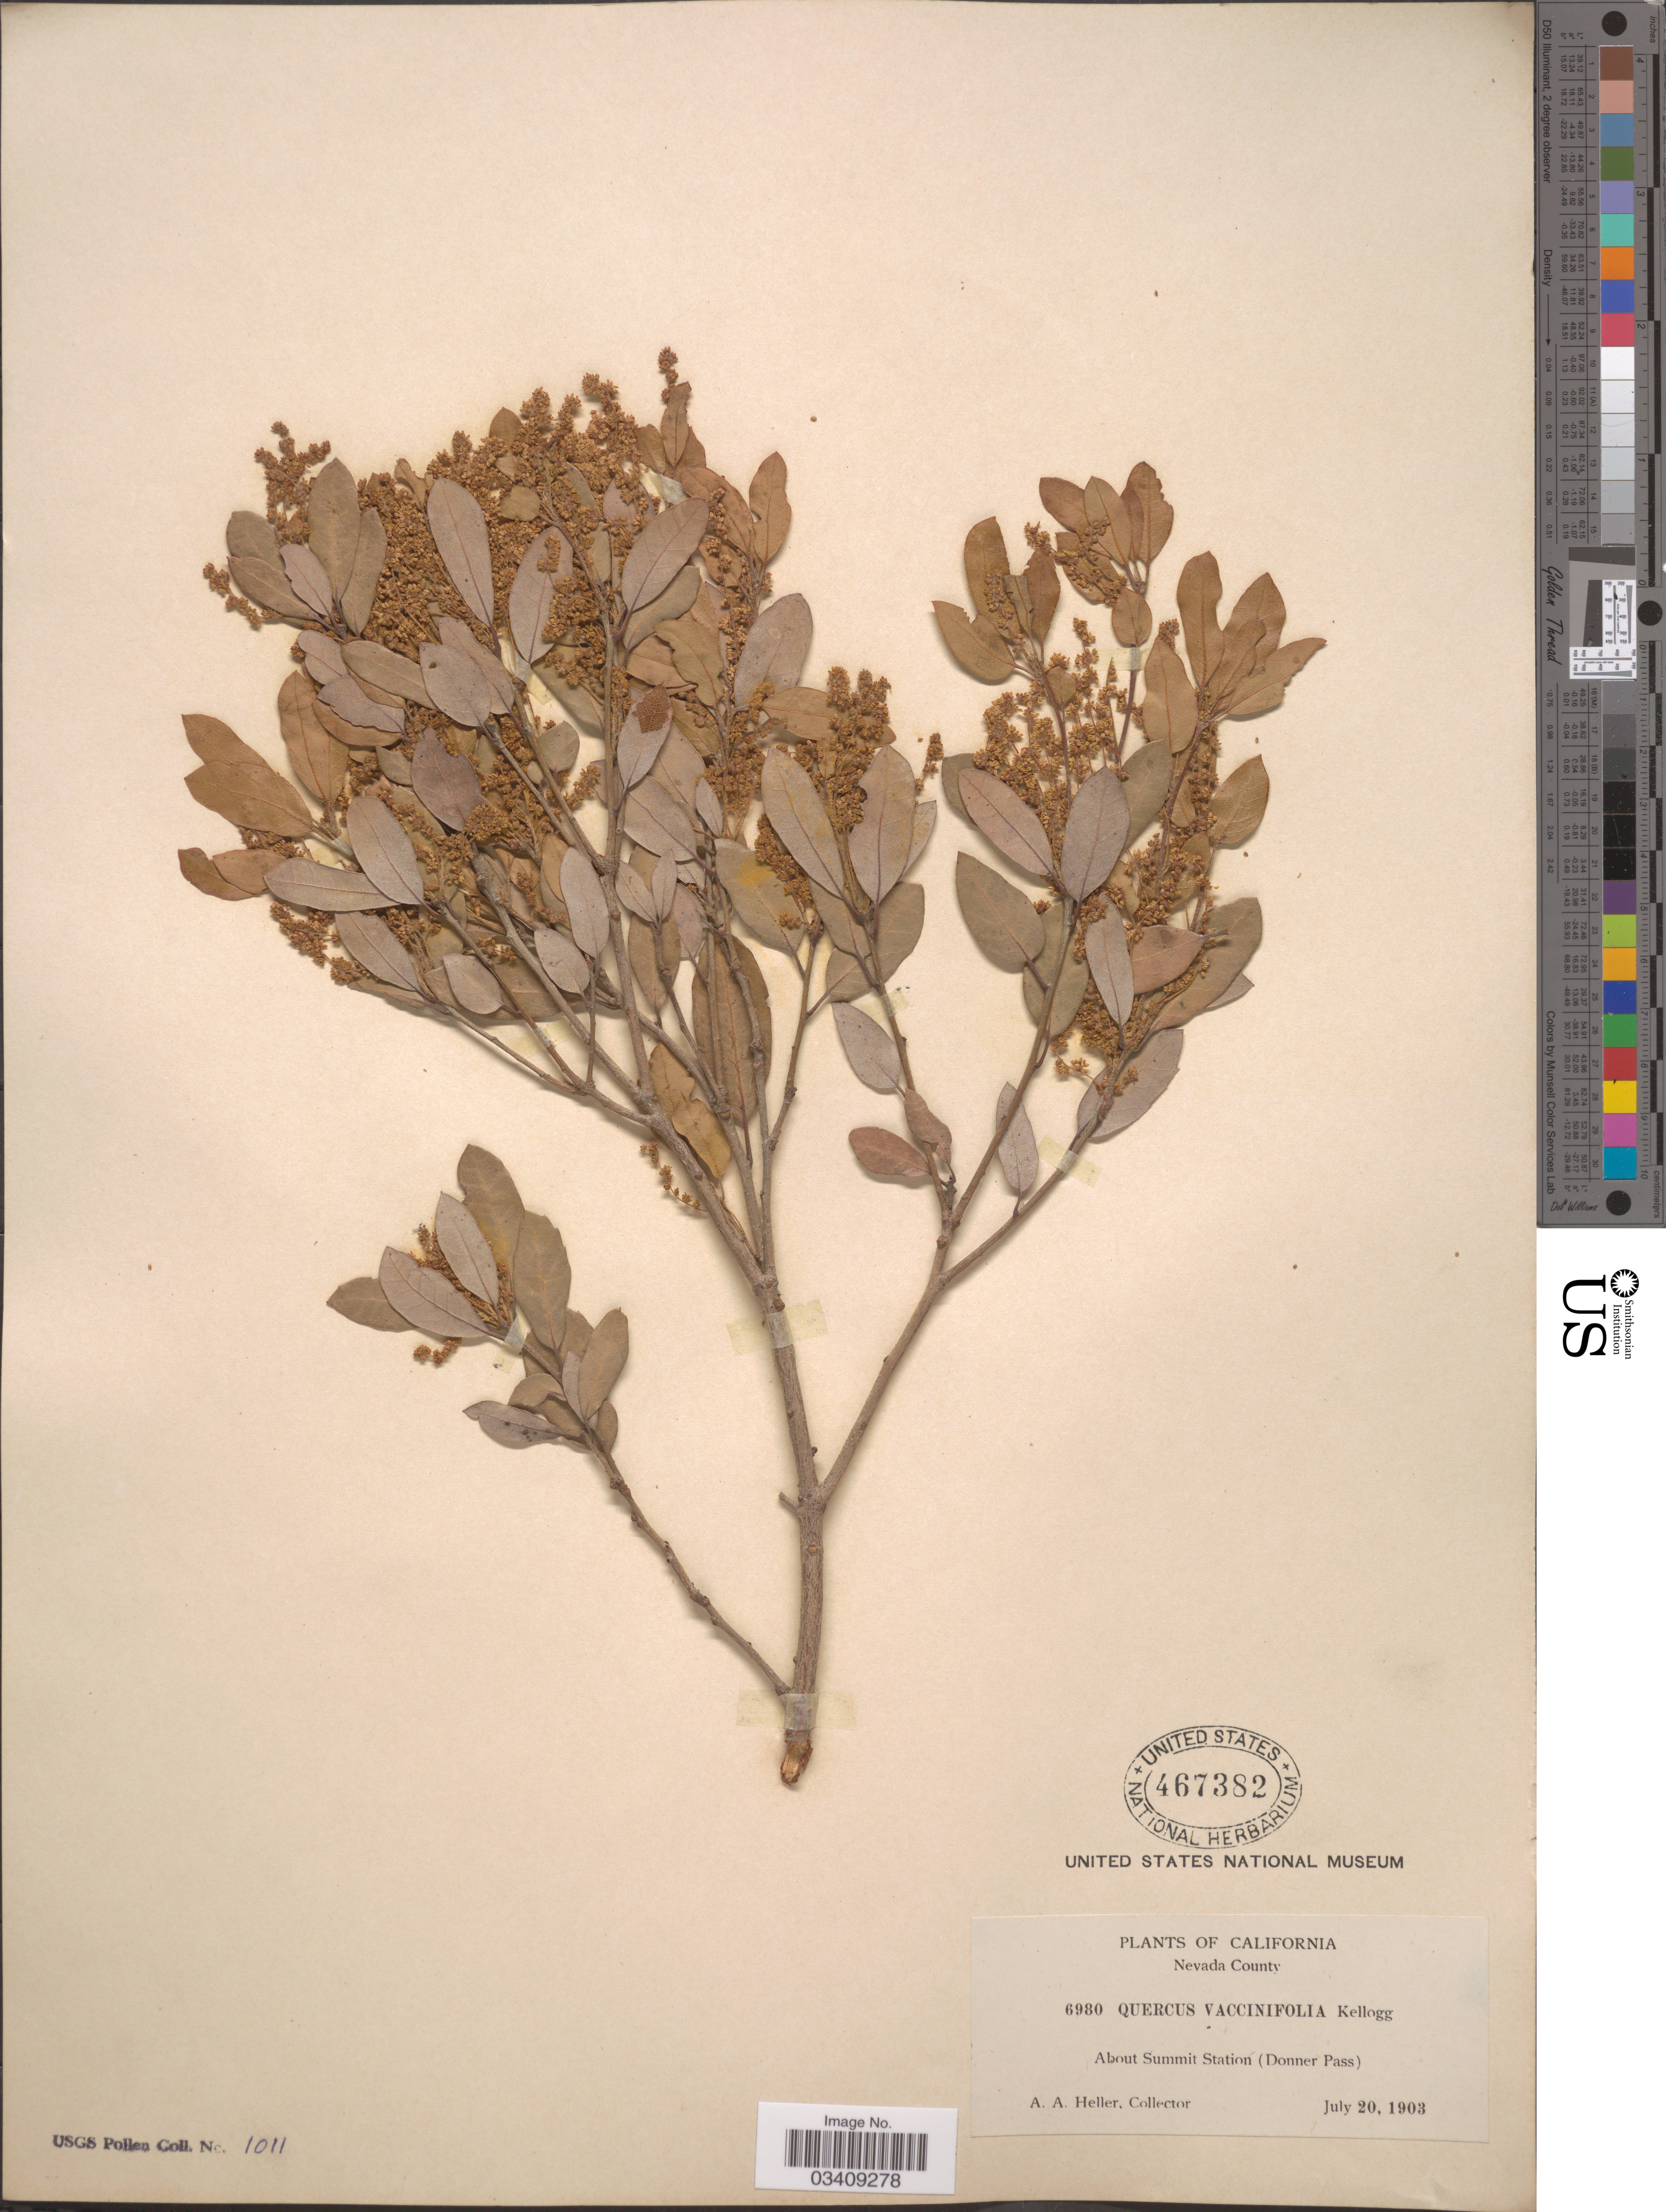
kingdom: Plantae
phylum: Tracheophyta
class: Magnoliopsida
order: Fagales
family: Fagaceae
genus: Quercus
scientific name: Quercus aaata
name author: C.H. Müll.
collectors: A. A. Heller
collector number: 6980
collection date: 1903-07-20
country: United States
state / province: California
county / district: Nevada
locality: Nevada County. About Summit Station (Donner Pass).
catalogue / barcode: US 467382